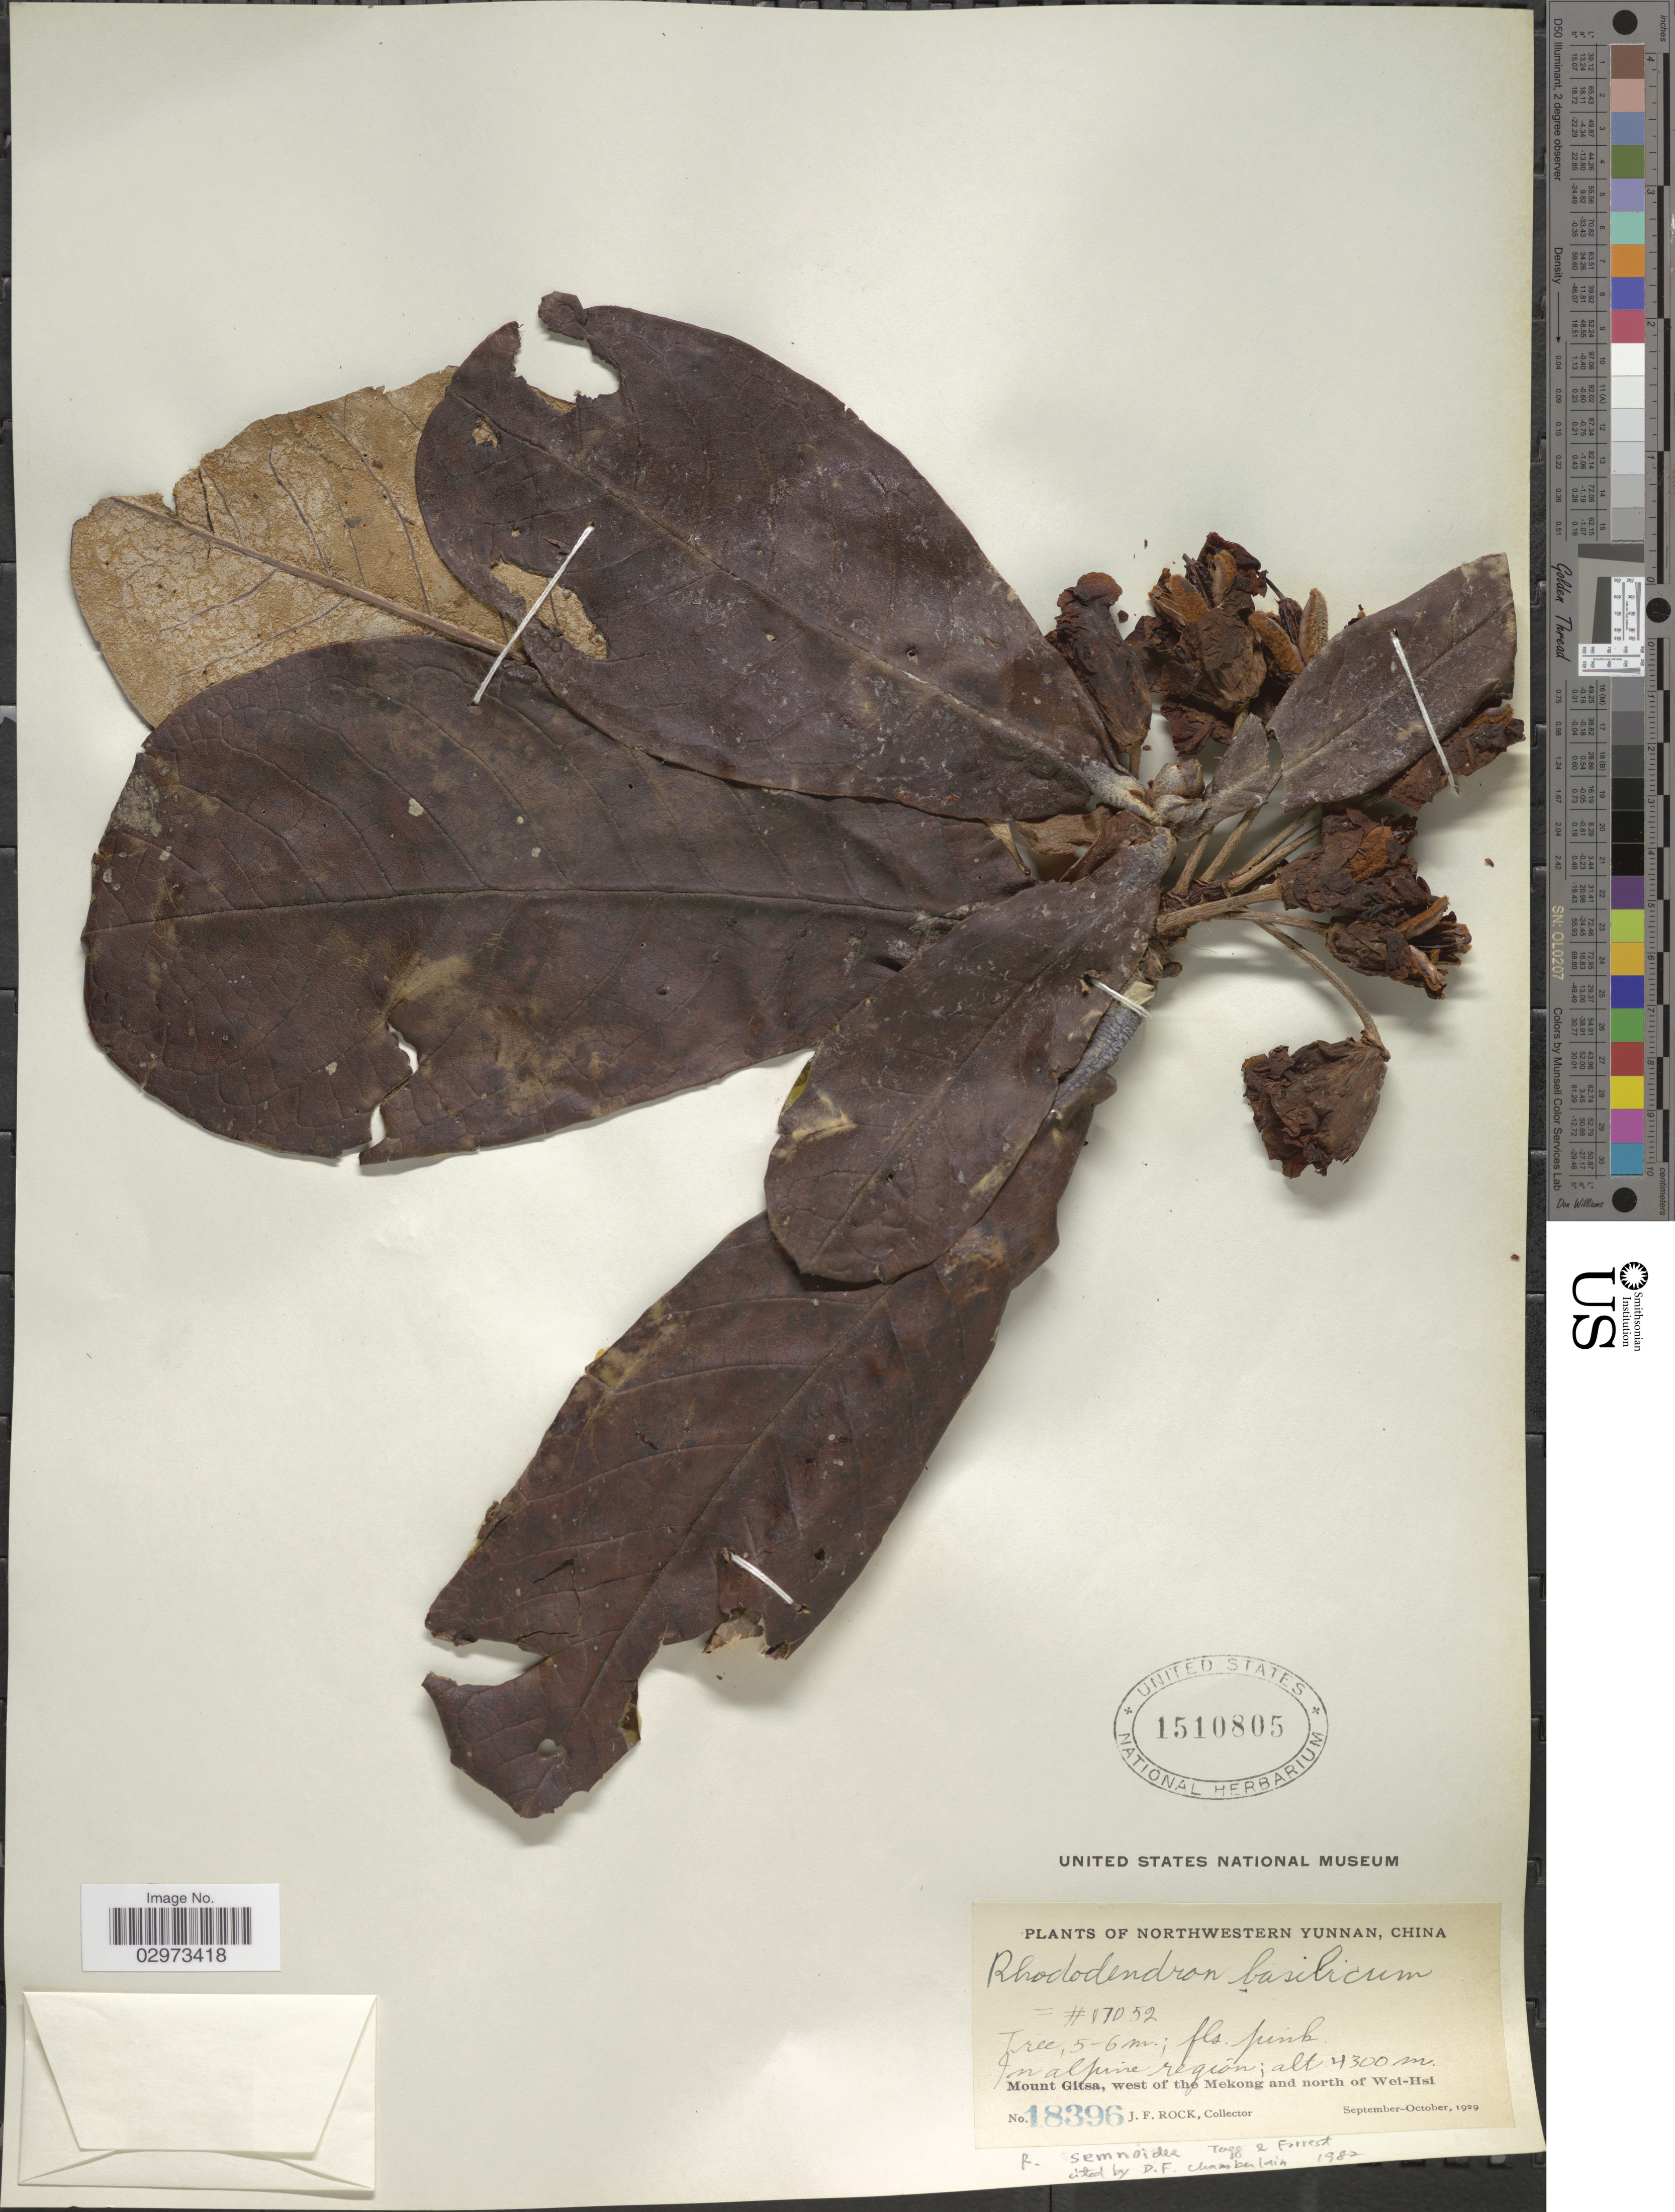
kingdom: Plantae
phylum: Tracheophyta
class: Magnoliopsida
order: Ericales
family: Ericaceae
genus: Rhododendron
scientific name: Rhododendron semnoides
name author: Tagg & Forrest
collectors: J. Rock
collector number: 18396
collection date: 1929-09/1929-10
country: China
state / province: Yunnan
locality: Northwestern Yunnan. In alpine region. Mount Gitsa, west of the Mekong and north of Wei-Hsi.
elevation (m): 4300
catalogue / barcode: US 1510805